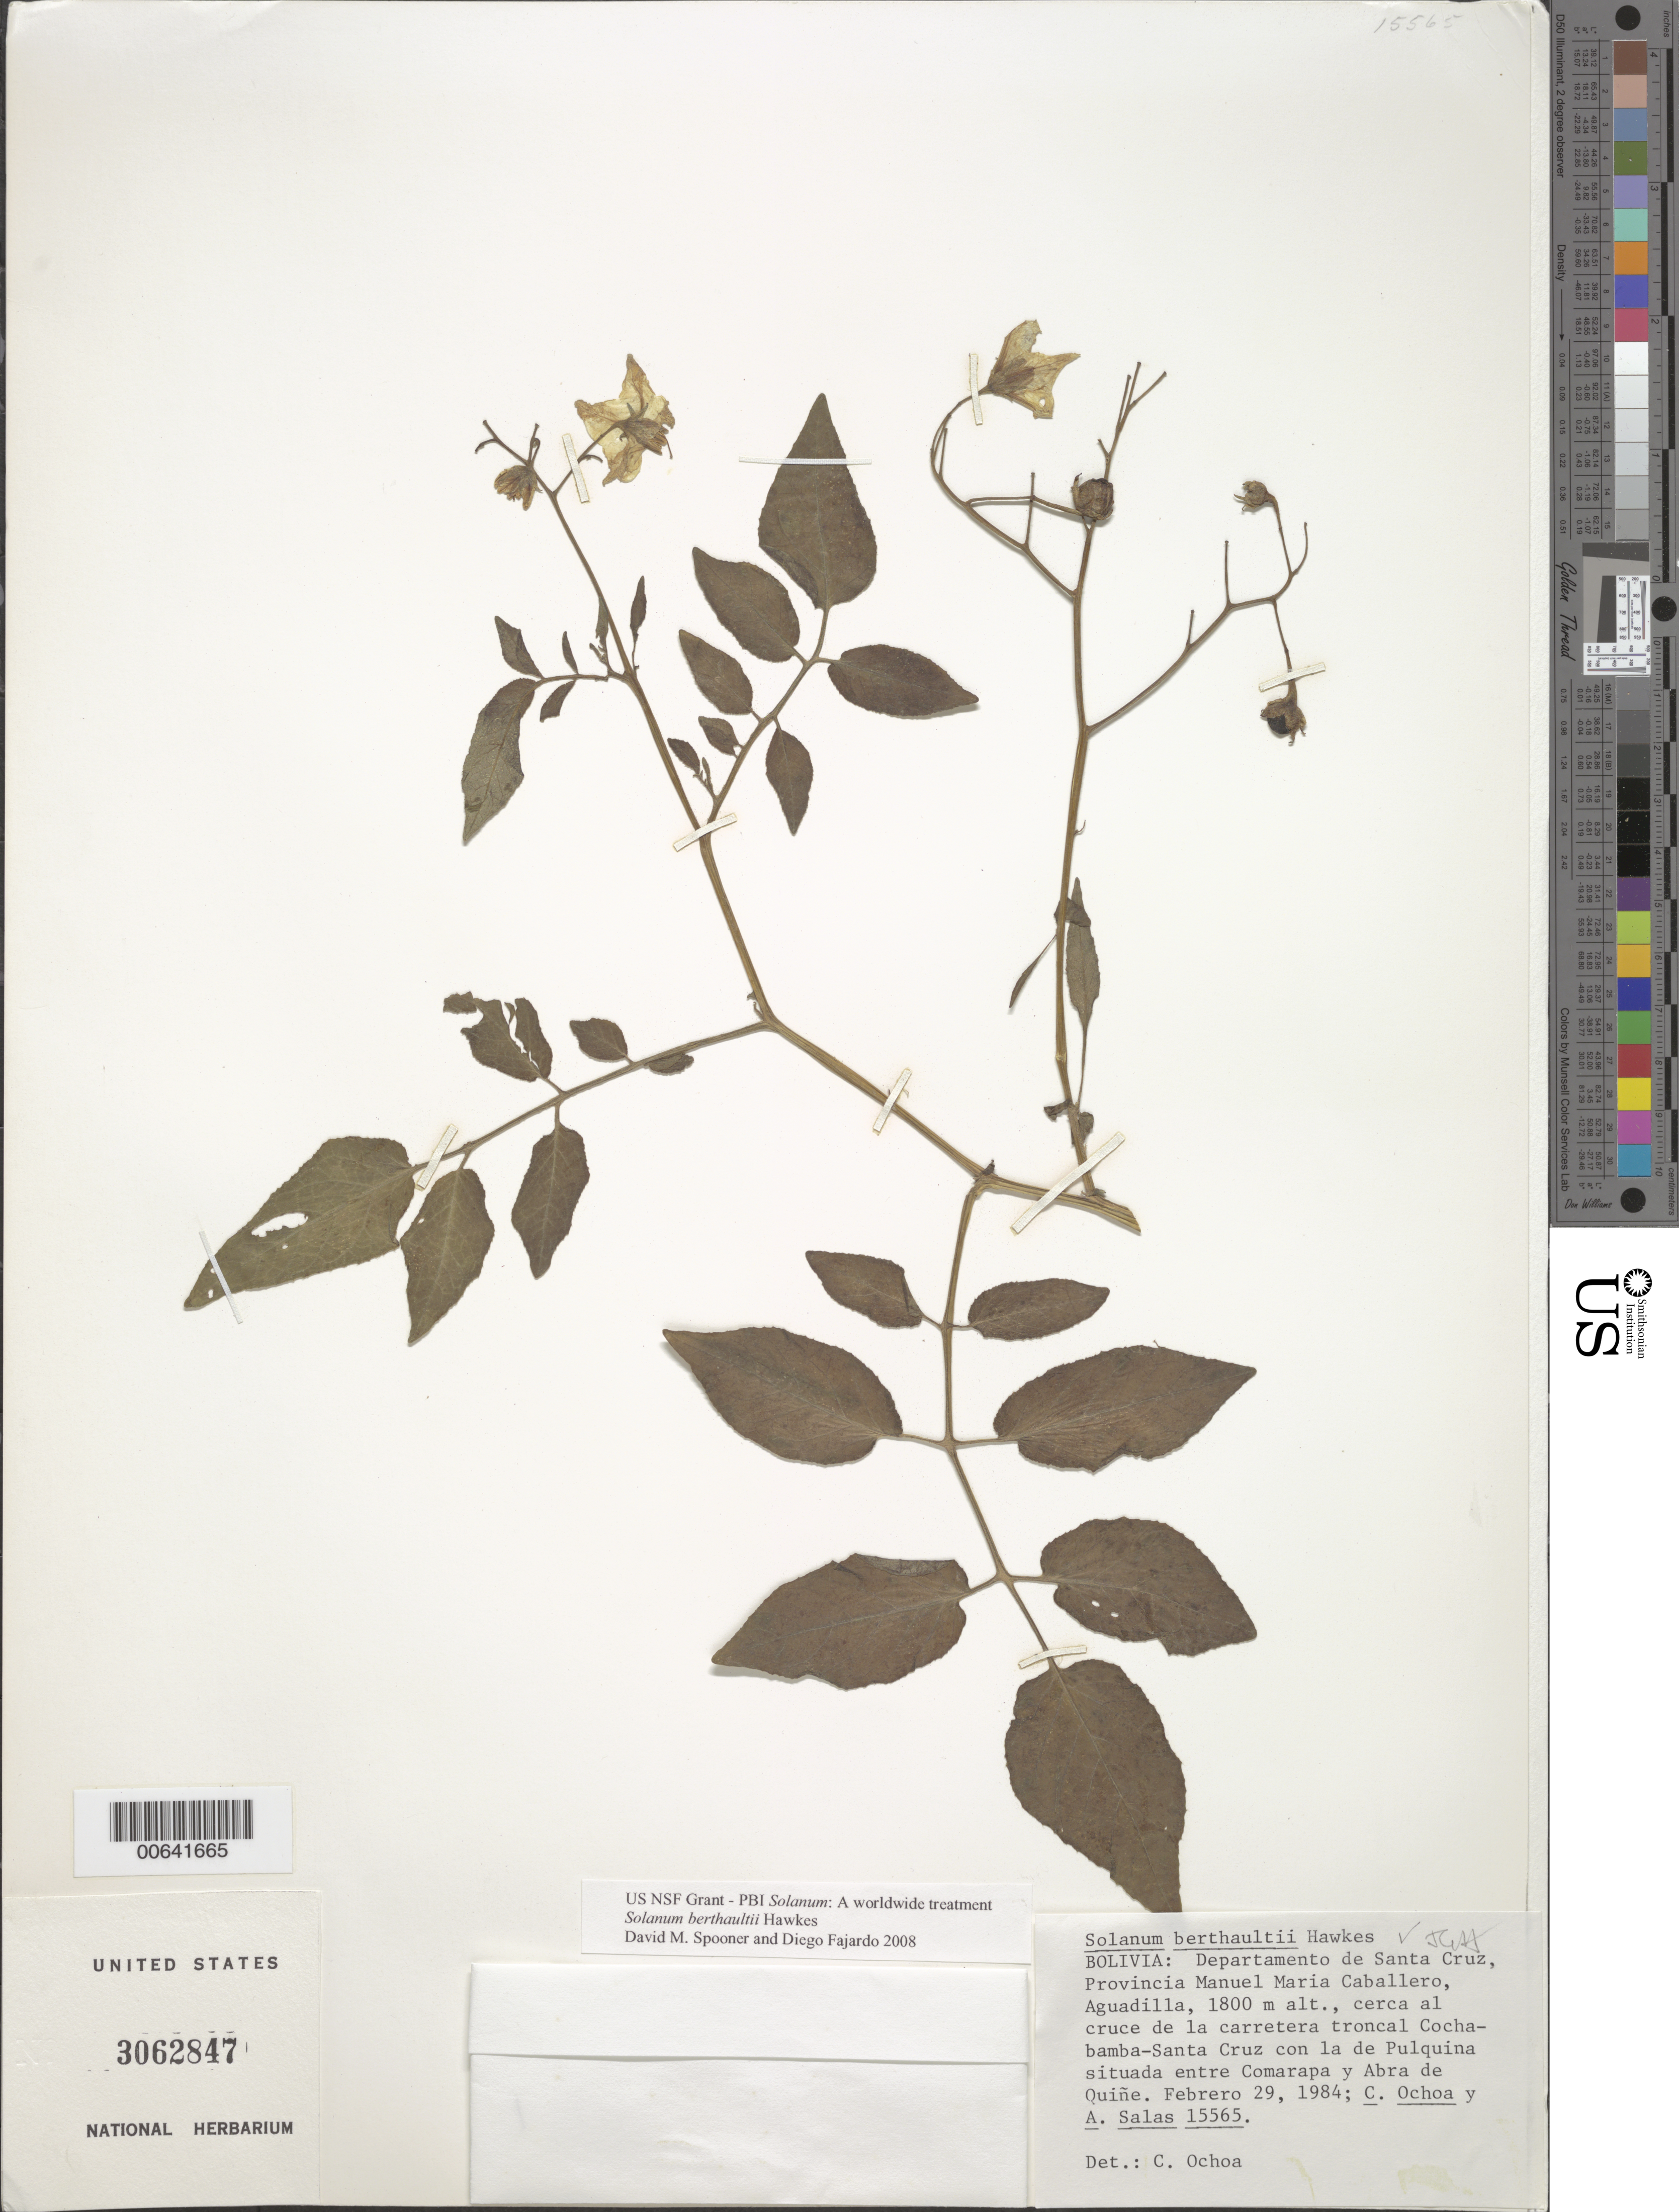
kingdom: Plantae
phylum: Tracheophyta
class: Magnoliopsida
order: Solanales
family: Solanaceae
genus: Solanum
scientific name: Solanum berthaultii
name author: Hawkes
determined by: Ochoa, C. M.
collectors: C. M. Ochoa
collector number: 15565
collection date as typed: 29 Feb 1984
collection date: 1984-02-29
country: Bolivia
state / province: Santa Cruz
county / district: Manuel María Caballero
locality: Aguadillas, ca. entrada Pulquina, Situada entre Comarapa y Abra del Quine.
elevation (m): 1800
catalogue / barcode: US 3062847